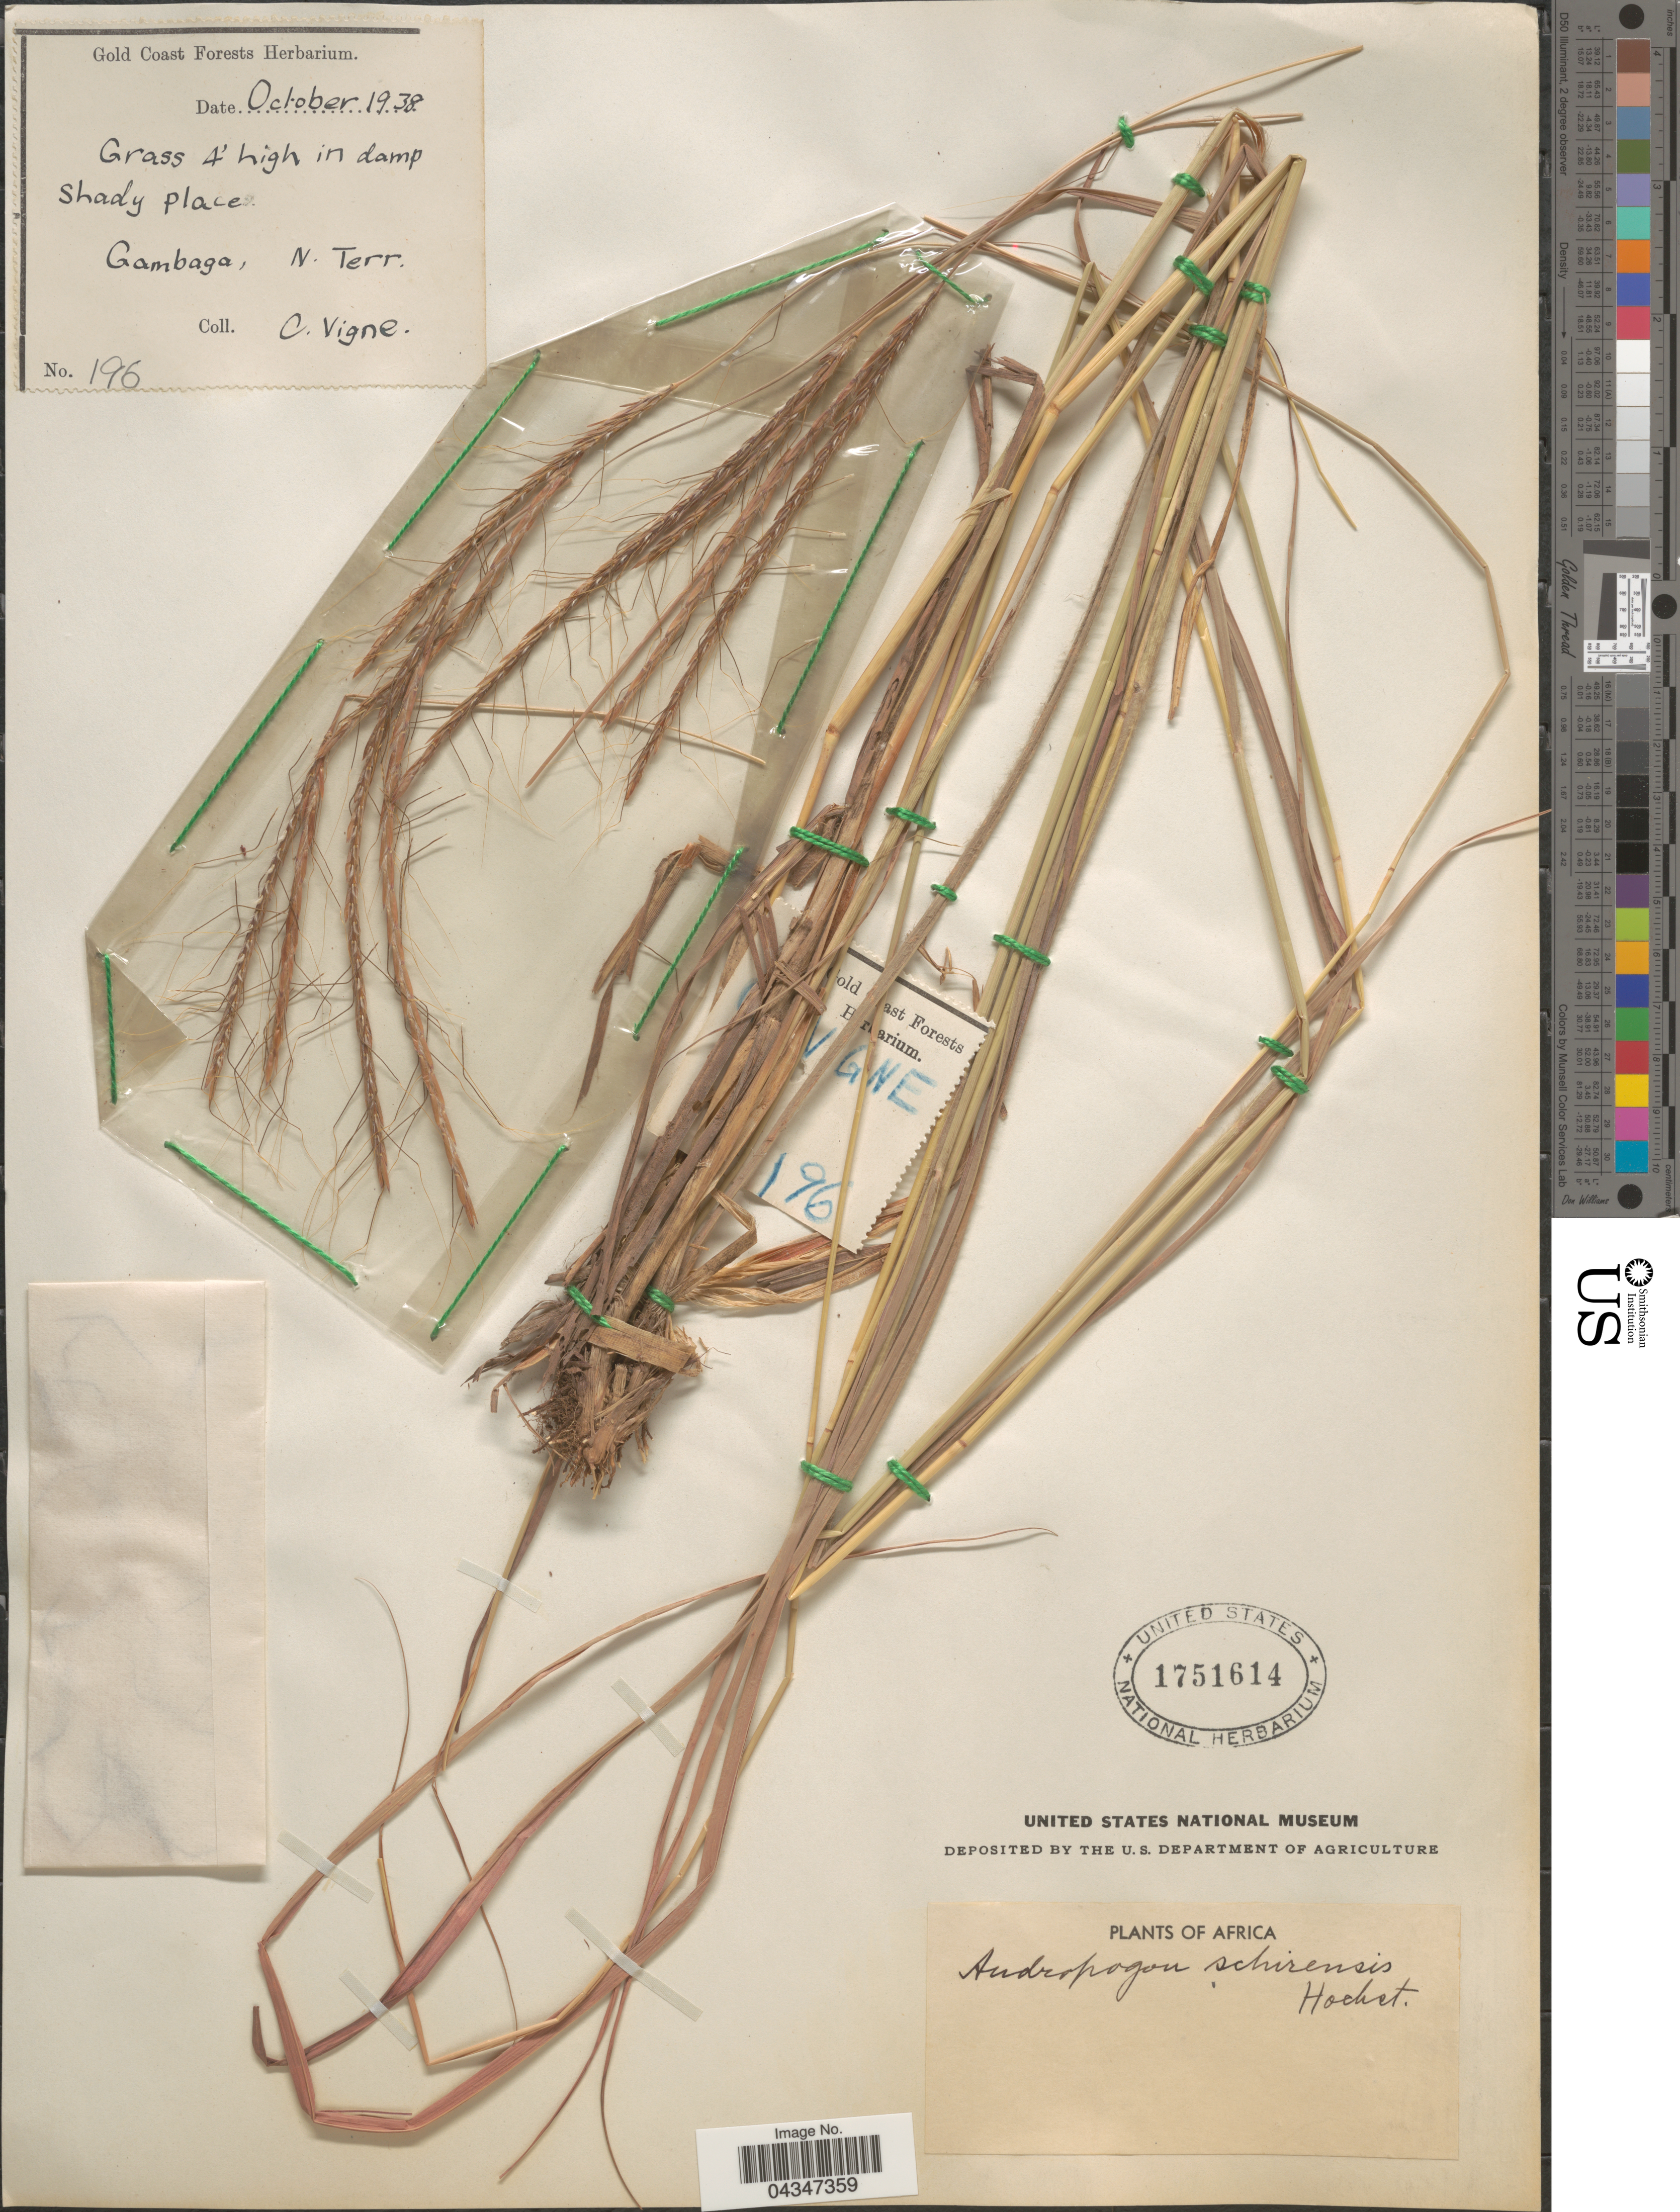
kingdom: Plantae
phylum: Tracheophyta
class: Liliopsida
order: Poales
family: Poaceae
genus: Andropogon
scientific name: Andropogon schirensis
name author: Hochst. ex A. Rich.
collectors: C. Vigne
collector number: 196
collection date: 1938-10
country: Ghana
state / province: Northern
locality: Gambaga.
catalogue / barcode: US 1751614